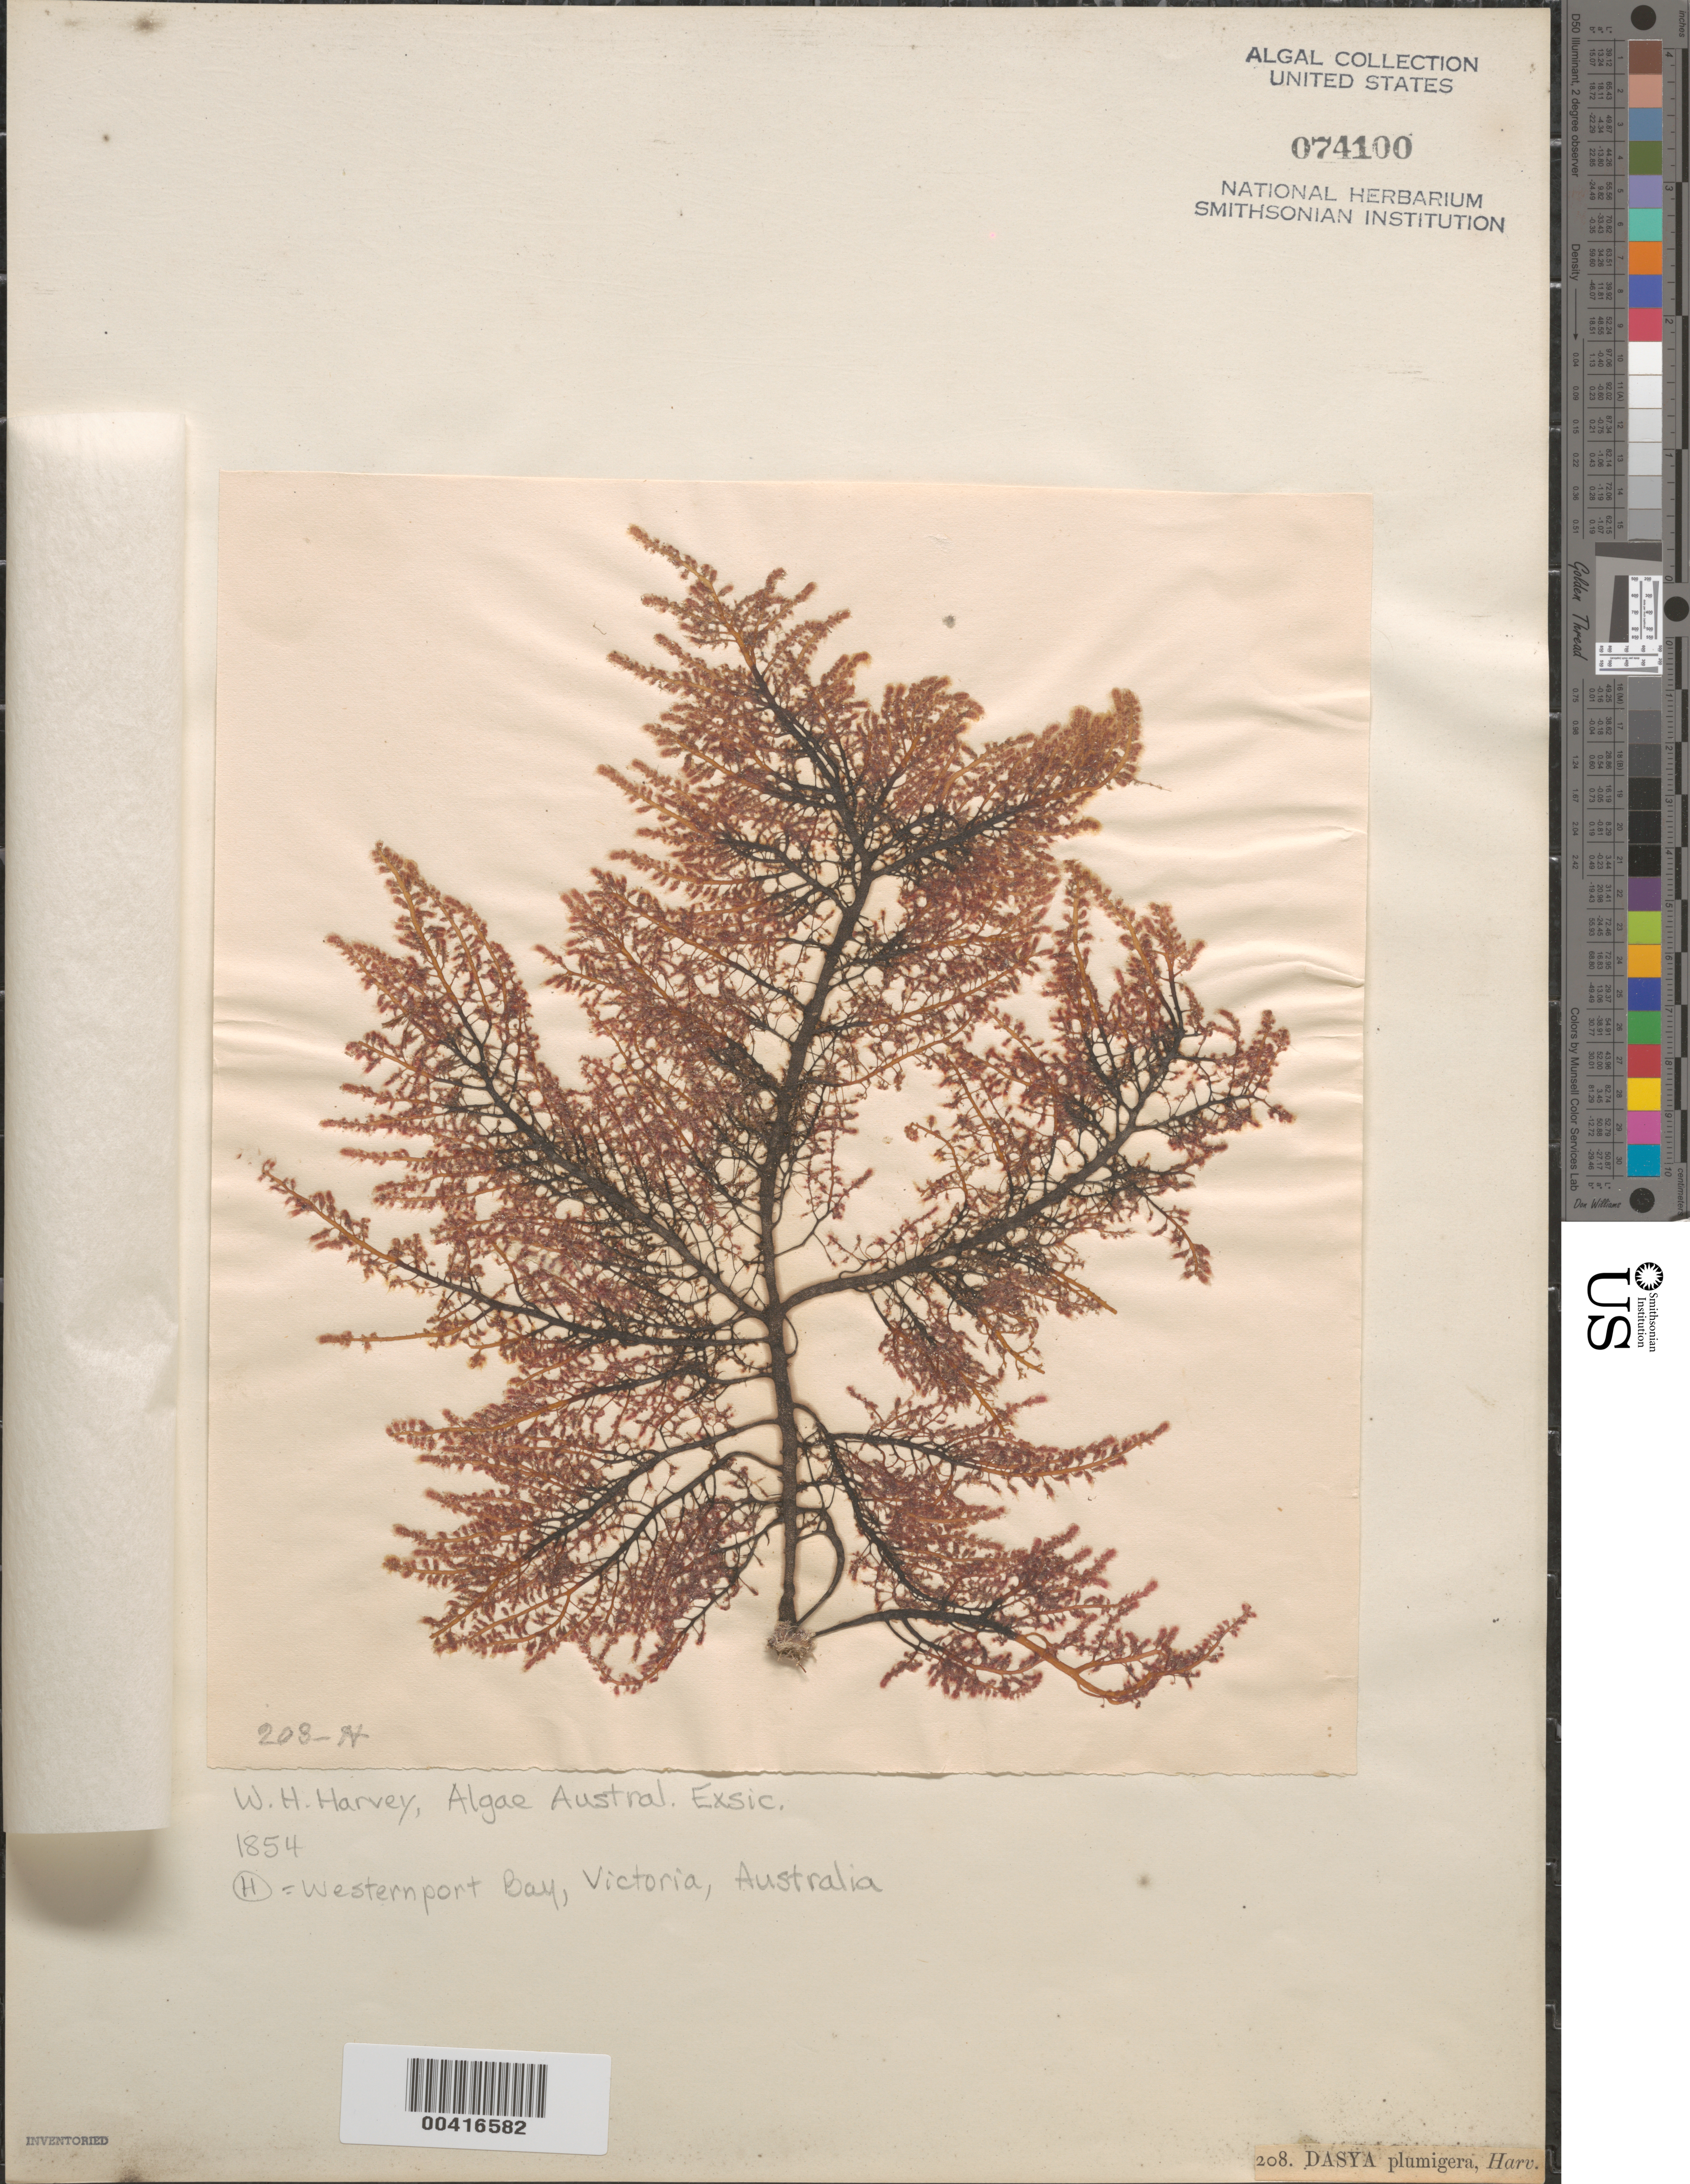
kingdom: Plantae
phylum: Rhodophyta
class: Florideophyceae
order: Ceramiales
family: Dasyaceae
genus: Heterosiphonia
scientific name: Heterosiphonia muelleri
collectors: W. Harvey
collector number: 208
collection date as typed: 1854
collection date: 1854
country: Australia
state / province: Victoria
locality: Westernport Bay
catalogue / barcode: US 74100